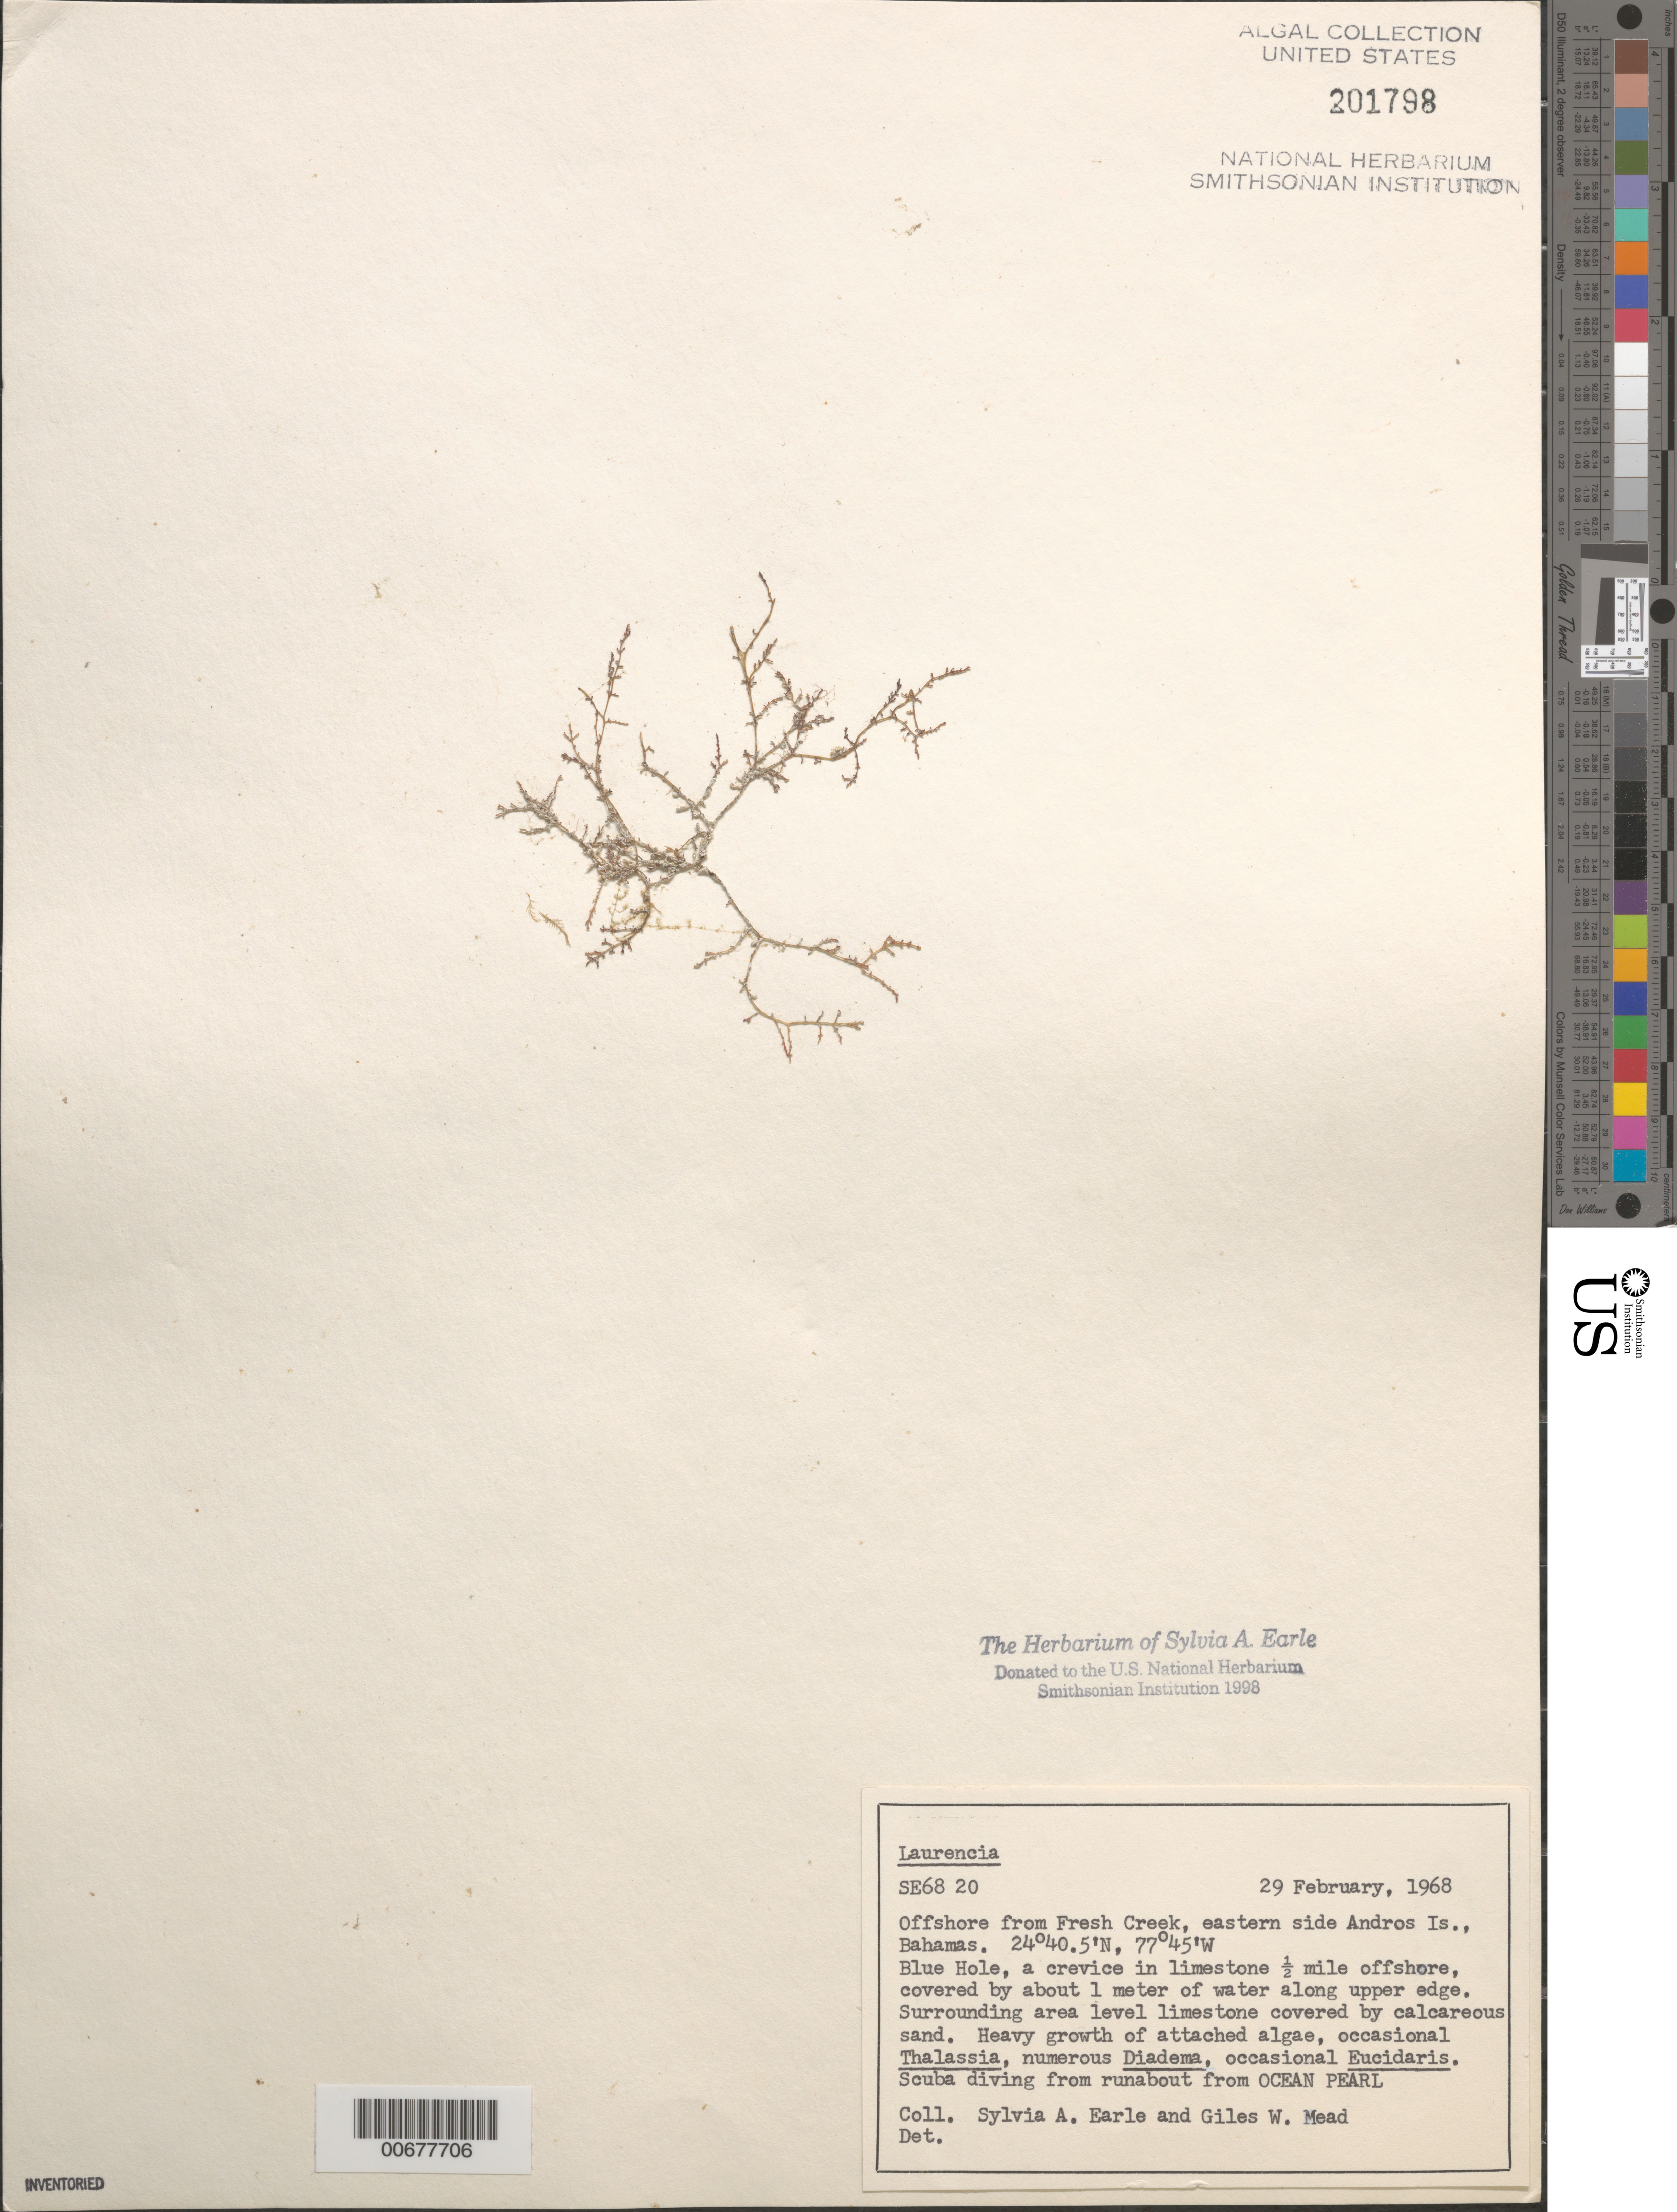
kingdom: Plantae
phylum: Rhodophyta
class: Florideophyceae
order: Ceramiales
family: Rhodomelaceae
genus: Laurencia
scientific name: Laurencia sp.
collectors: S. A. Earle & G. W. Mead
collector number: SE 6820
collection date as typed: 29 Feb 1968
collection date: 1968-02-29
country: Bahamas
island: Andros Island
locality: Blue Hole, off Fresh Creek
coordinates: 24 40.5' N, 77 45' W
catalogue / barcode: US 201798